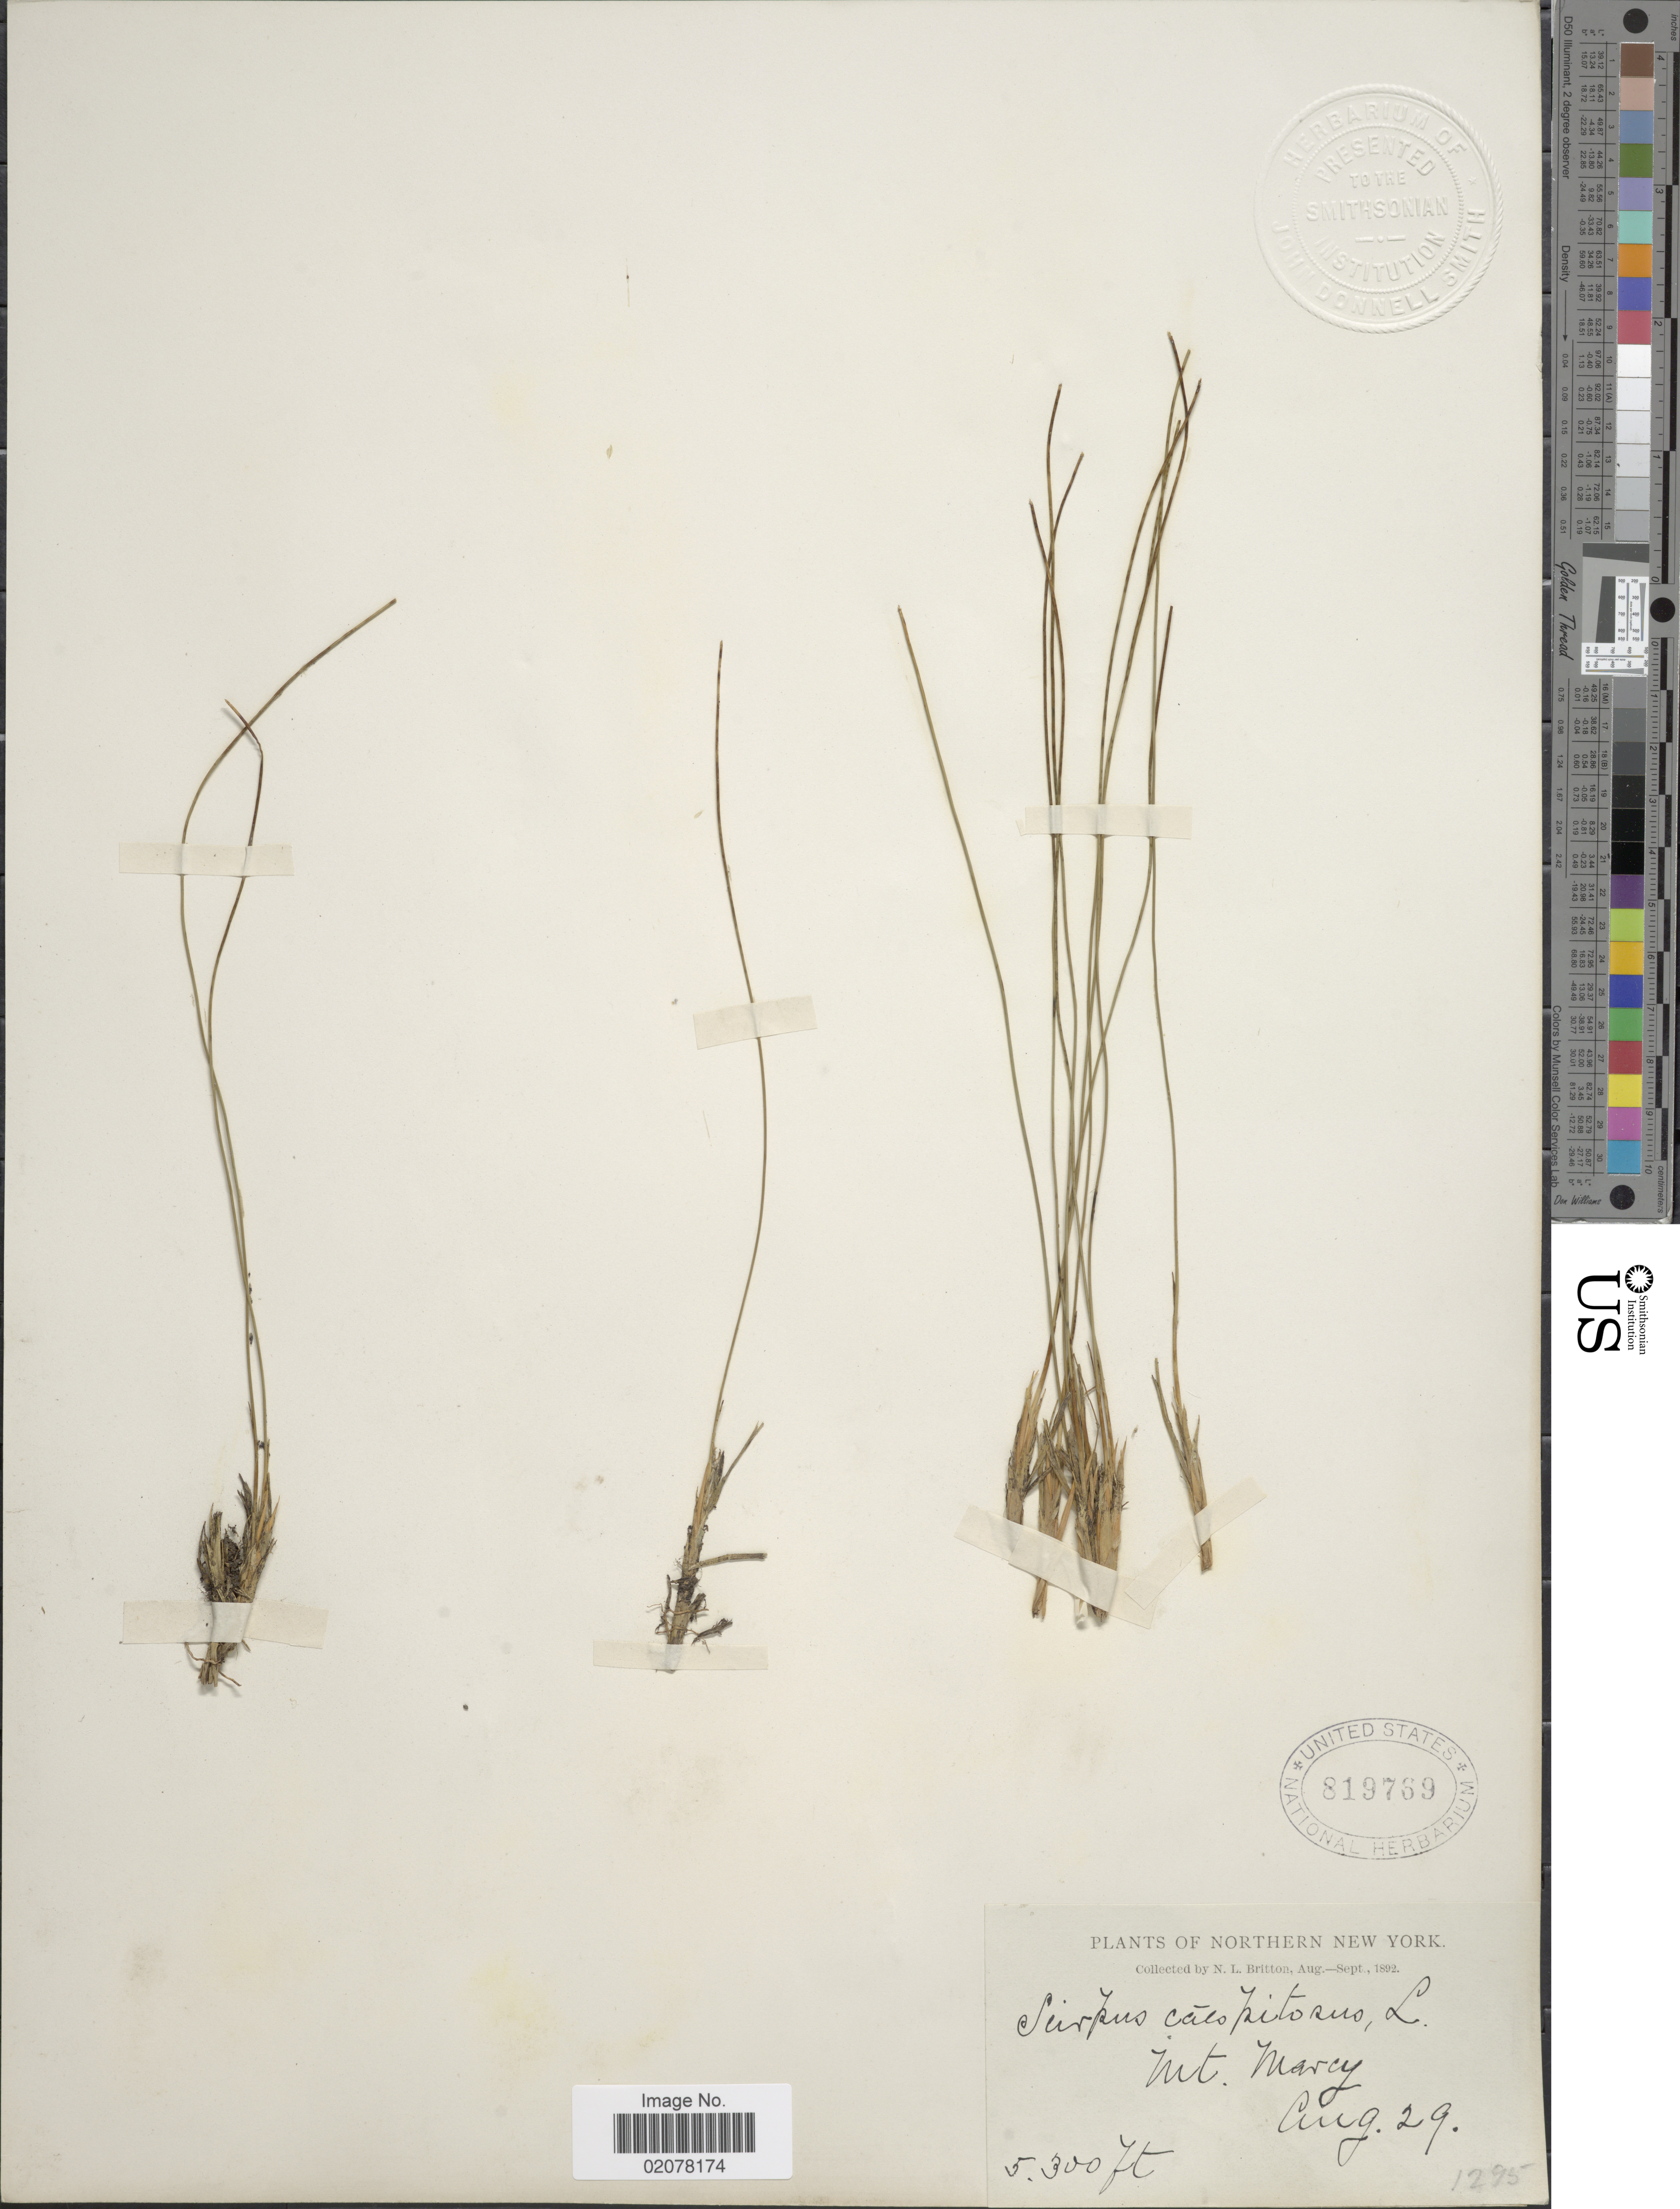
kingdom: Plantae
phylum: Tracheophyta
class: Liliopsida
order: Poales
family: Cyperaceae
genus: Trichophorum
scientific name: Trichophorum cespitosum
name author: (L.) Hartm.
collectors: N. Britton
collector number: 1295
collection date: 1892-08-29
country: United States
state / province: New York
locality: Northern New York, Mt. Marcy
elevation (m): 1615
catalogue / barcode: US 819769